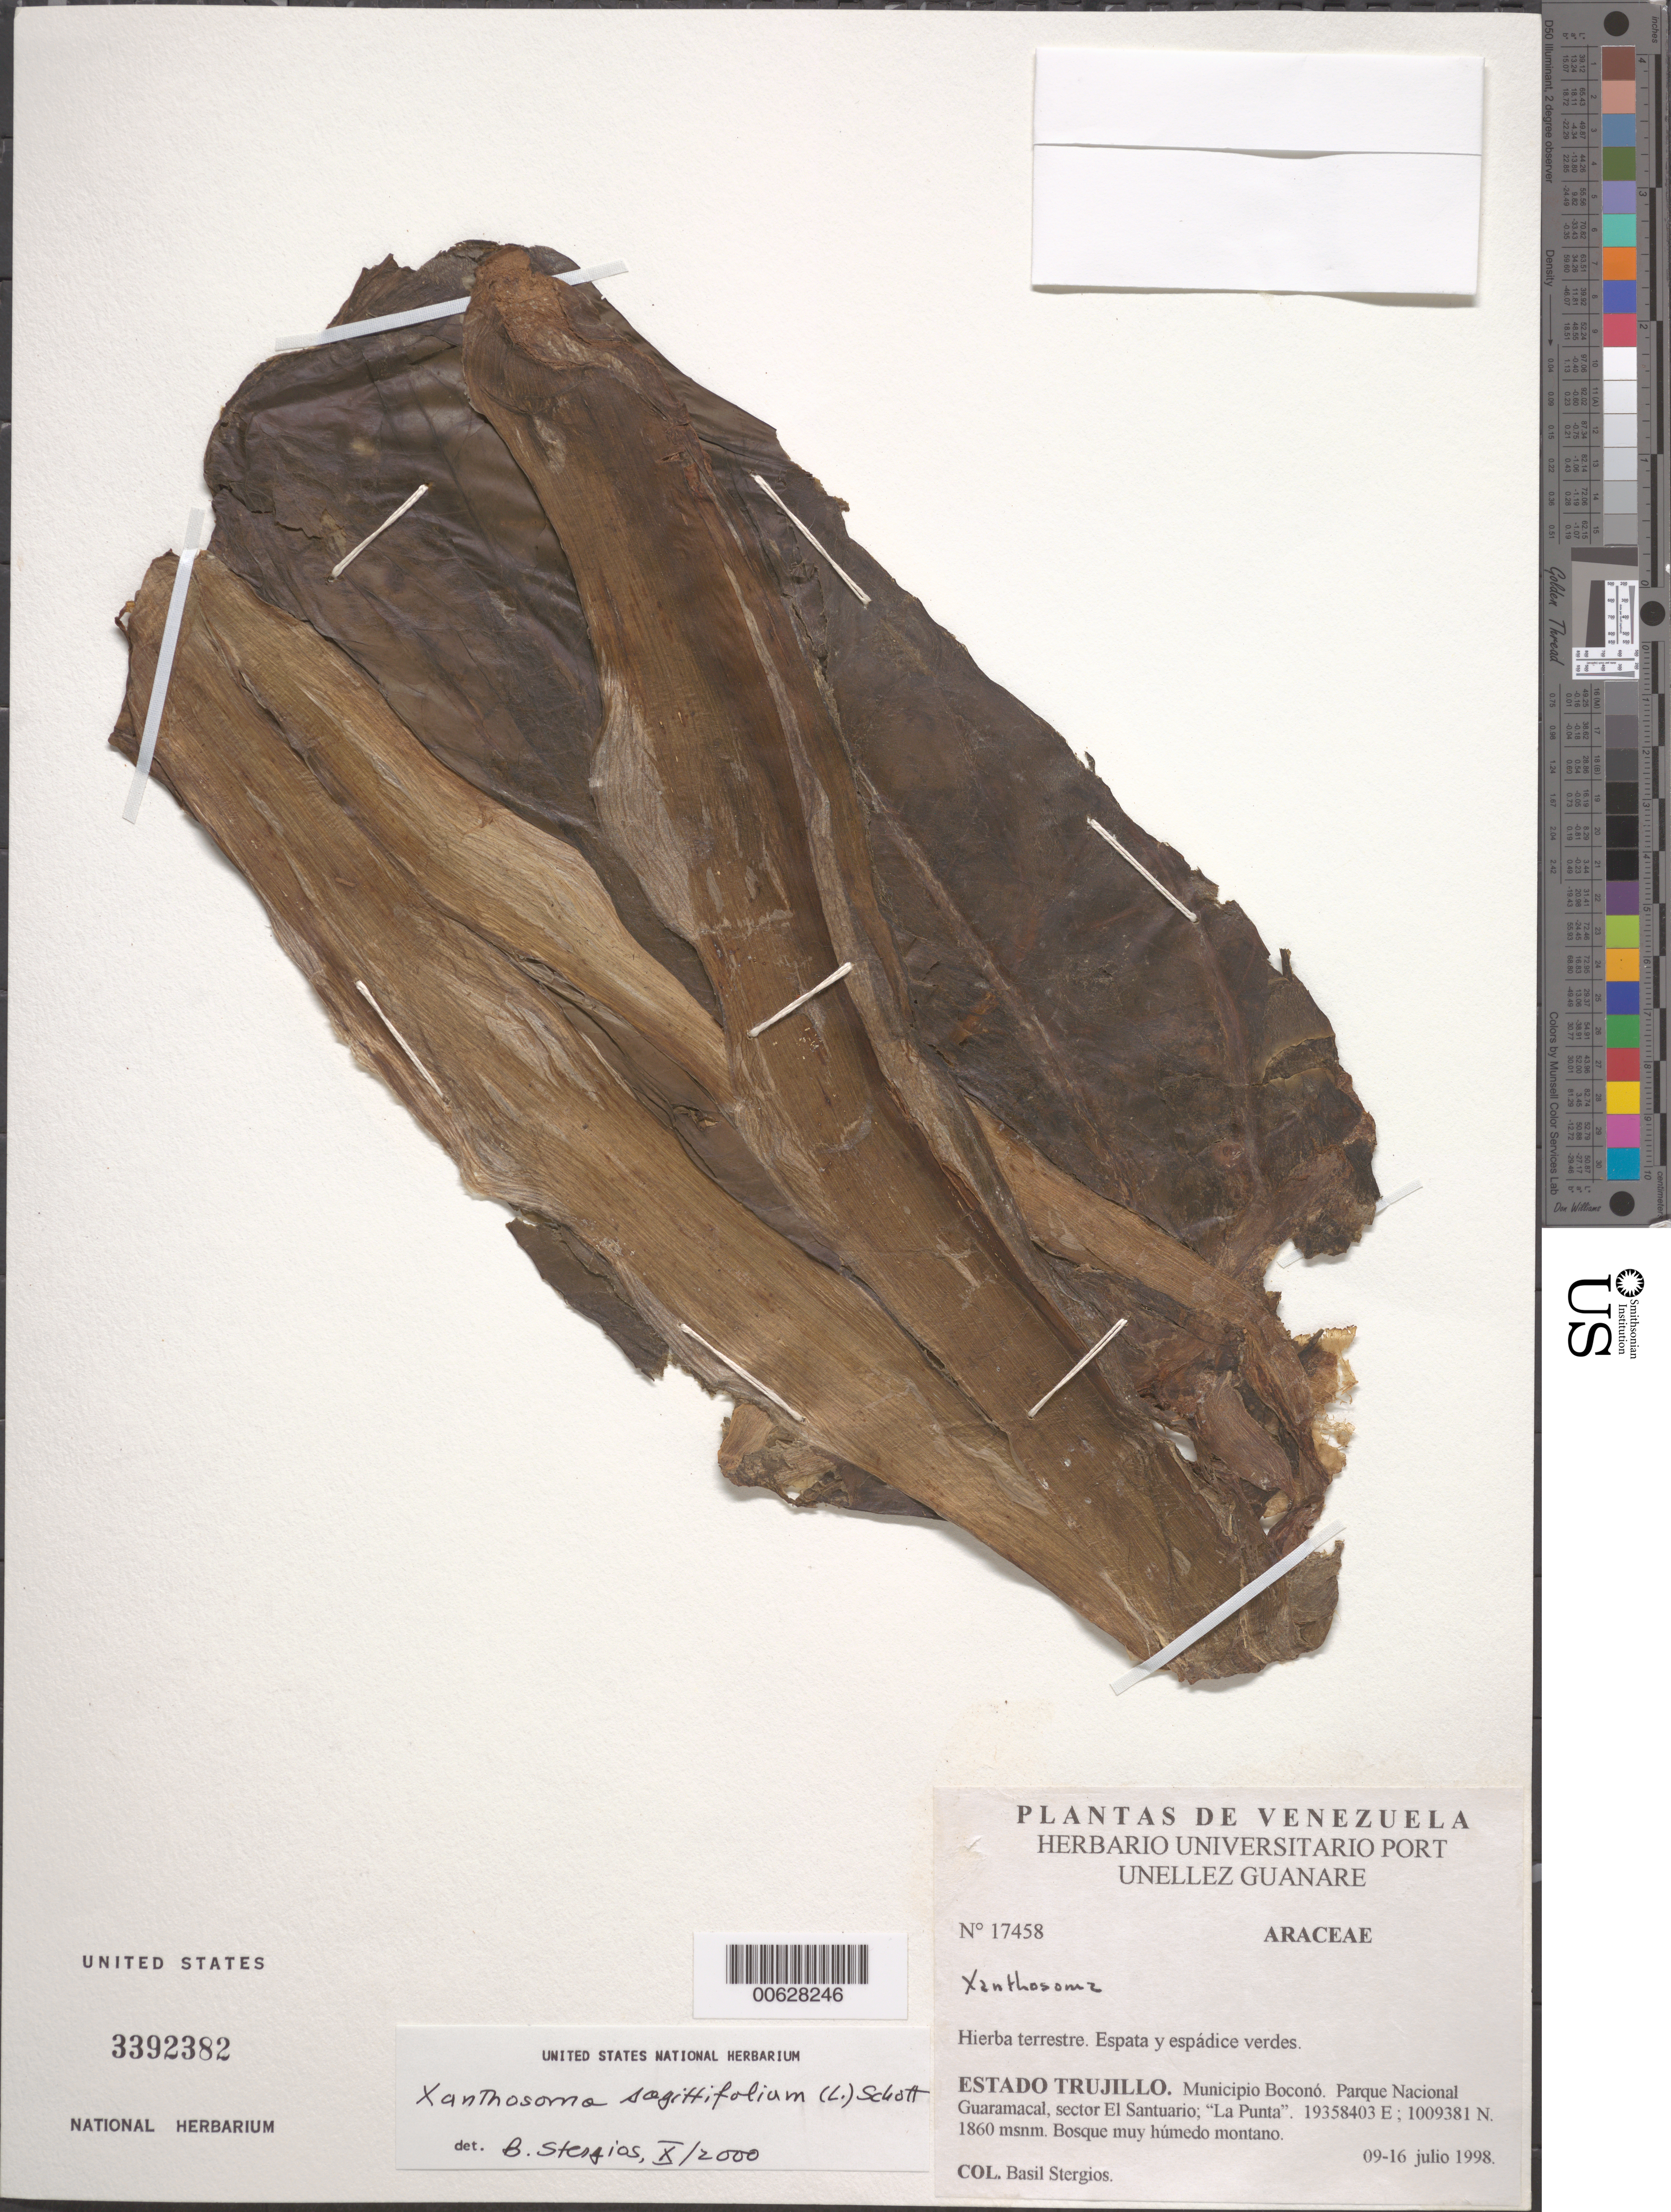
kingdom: Plantae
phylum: Tracheophyta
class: Liliopsida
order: Alismatales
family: Araceae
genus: Xanthosoma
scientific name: Xanthosoma sagittifolium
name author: (L.) Schott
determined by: Stergios, B. G.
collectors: B. G. Stergios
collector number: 17458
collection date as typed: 09 Jul 1998 to 16 Jul 1998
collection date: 1998-07-09/1998-07-16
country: Venezuela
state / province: Trujillo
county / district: Boconó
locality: Parque Nacional Guaramacal, sector El Santuario, La Punta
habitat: Bosques muy húmedo montano.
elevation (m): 1860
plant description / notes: PORT, US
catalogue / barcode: US 3392382